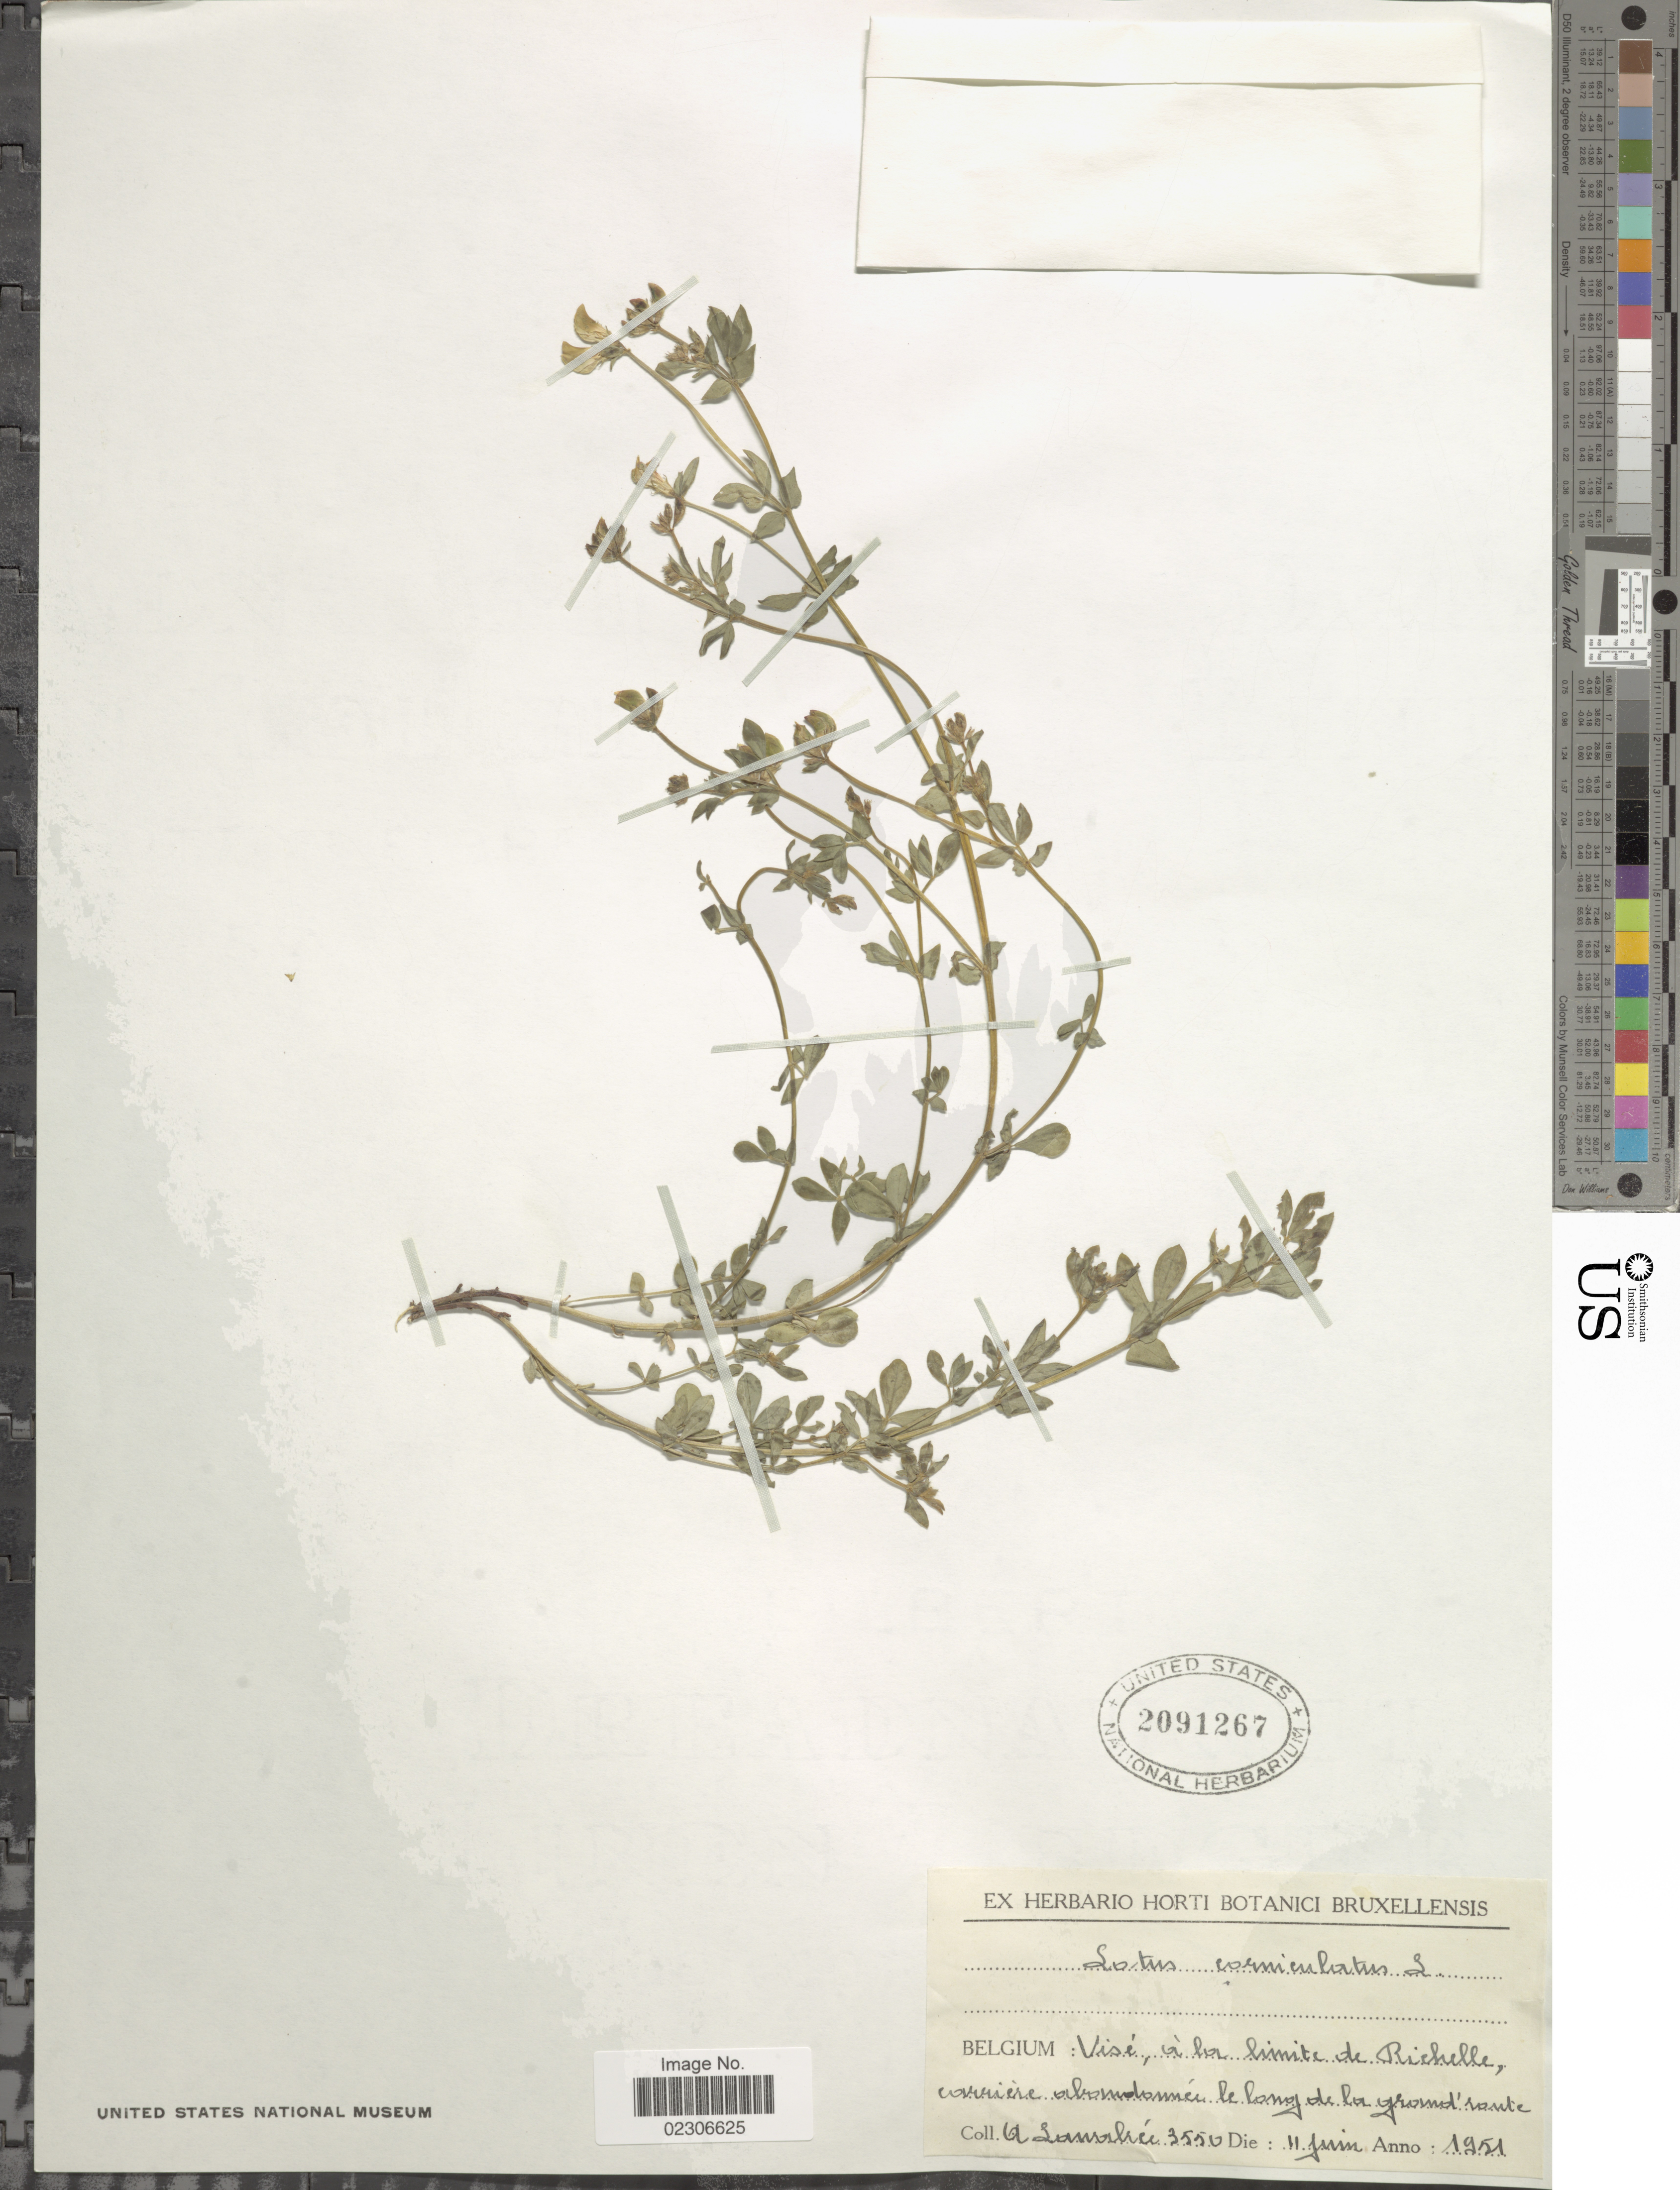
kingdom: Plantae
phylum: Tracheophyta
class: Magnoliopsida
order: Fabales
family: Fabaceae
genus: Lotus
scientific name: Lotus corniculatus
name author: L.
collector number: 3550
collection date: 1951-06-11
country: Belgium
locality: Visé, a loi limite de Richelle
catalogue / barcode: US 2091267